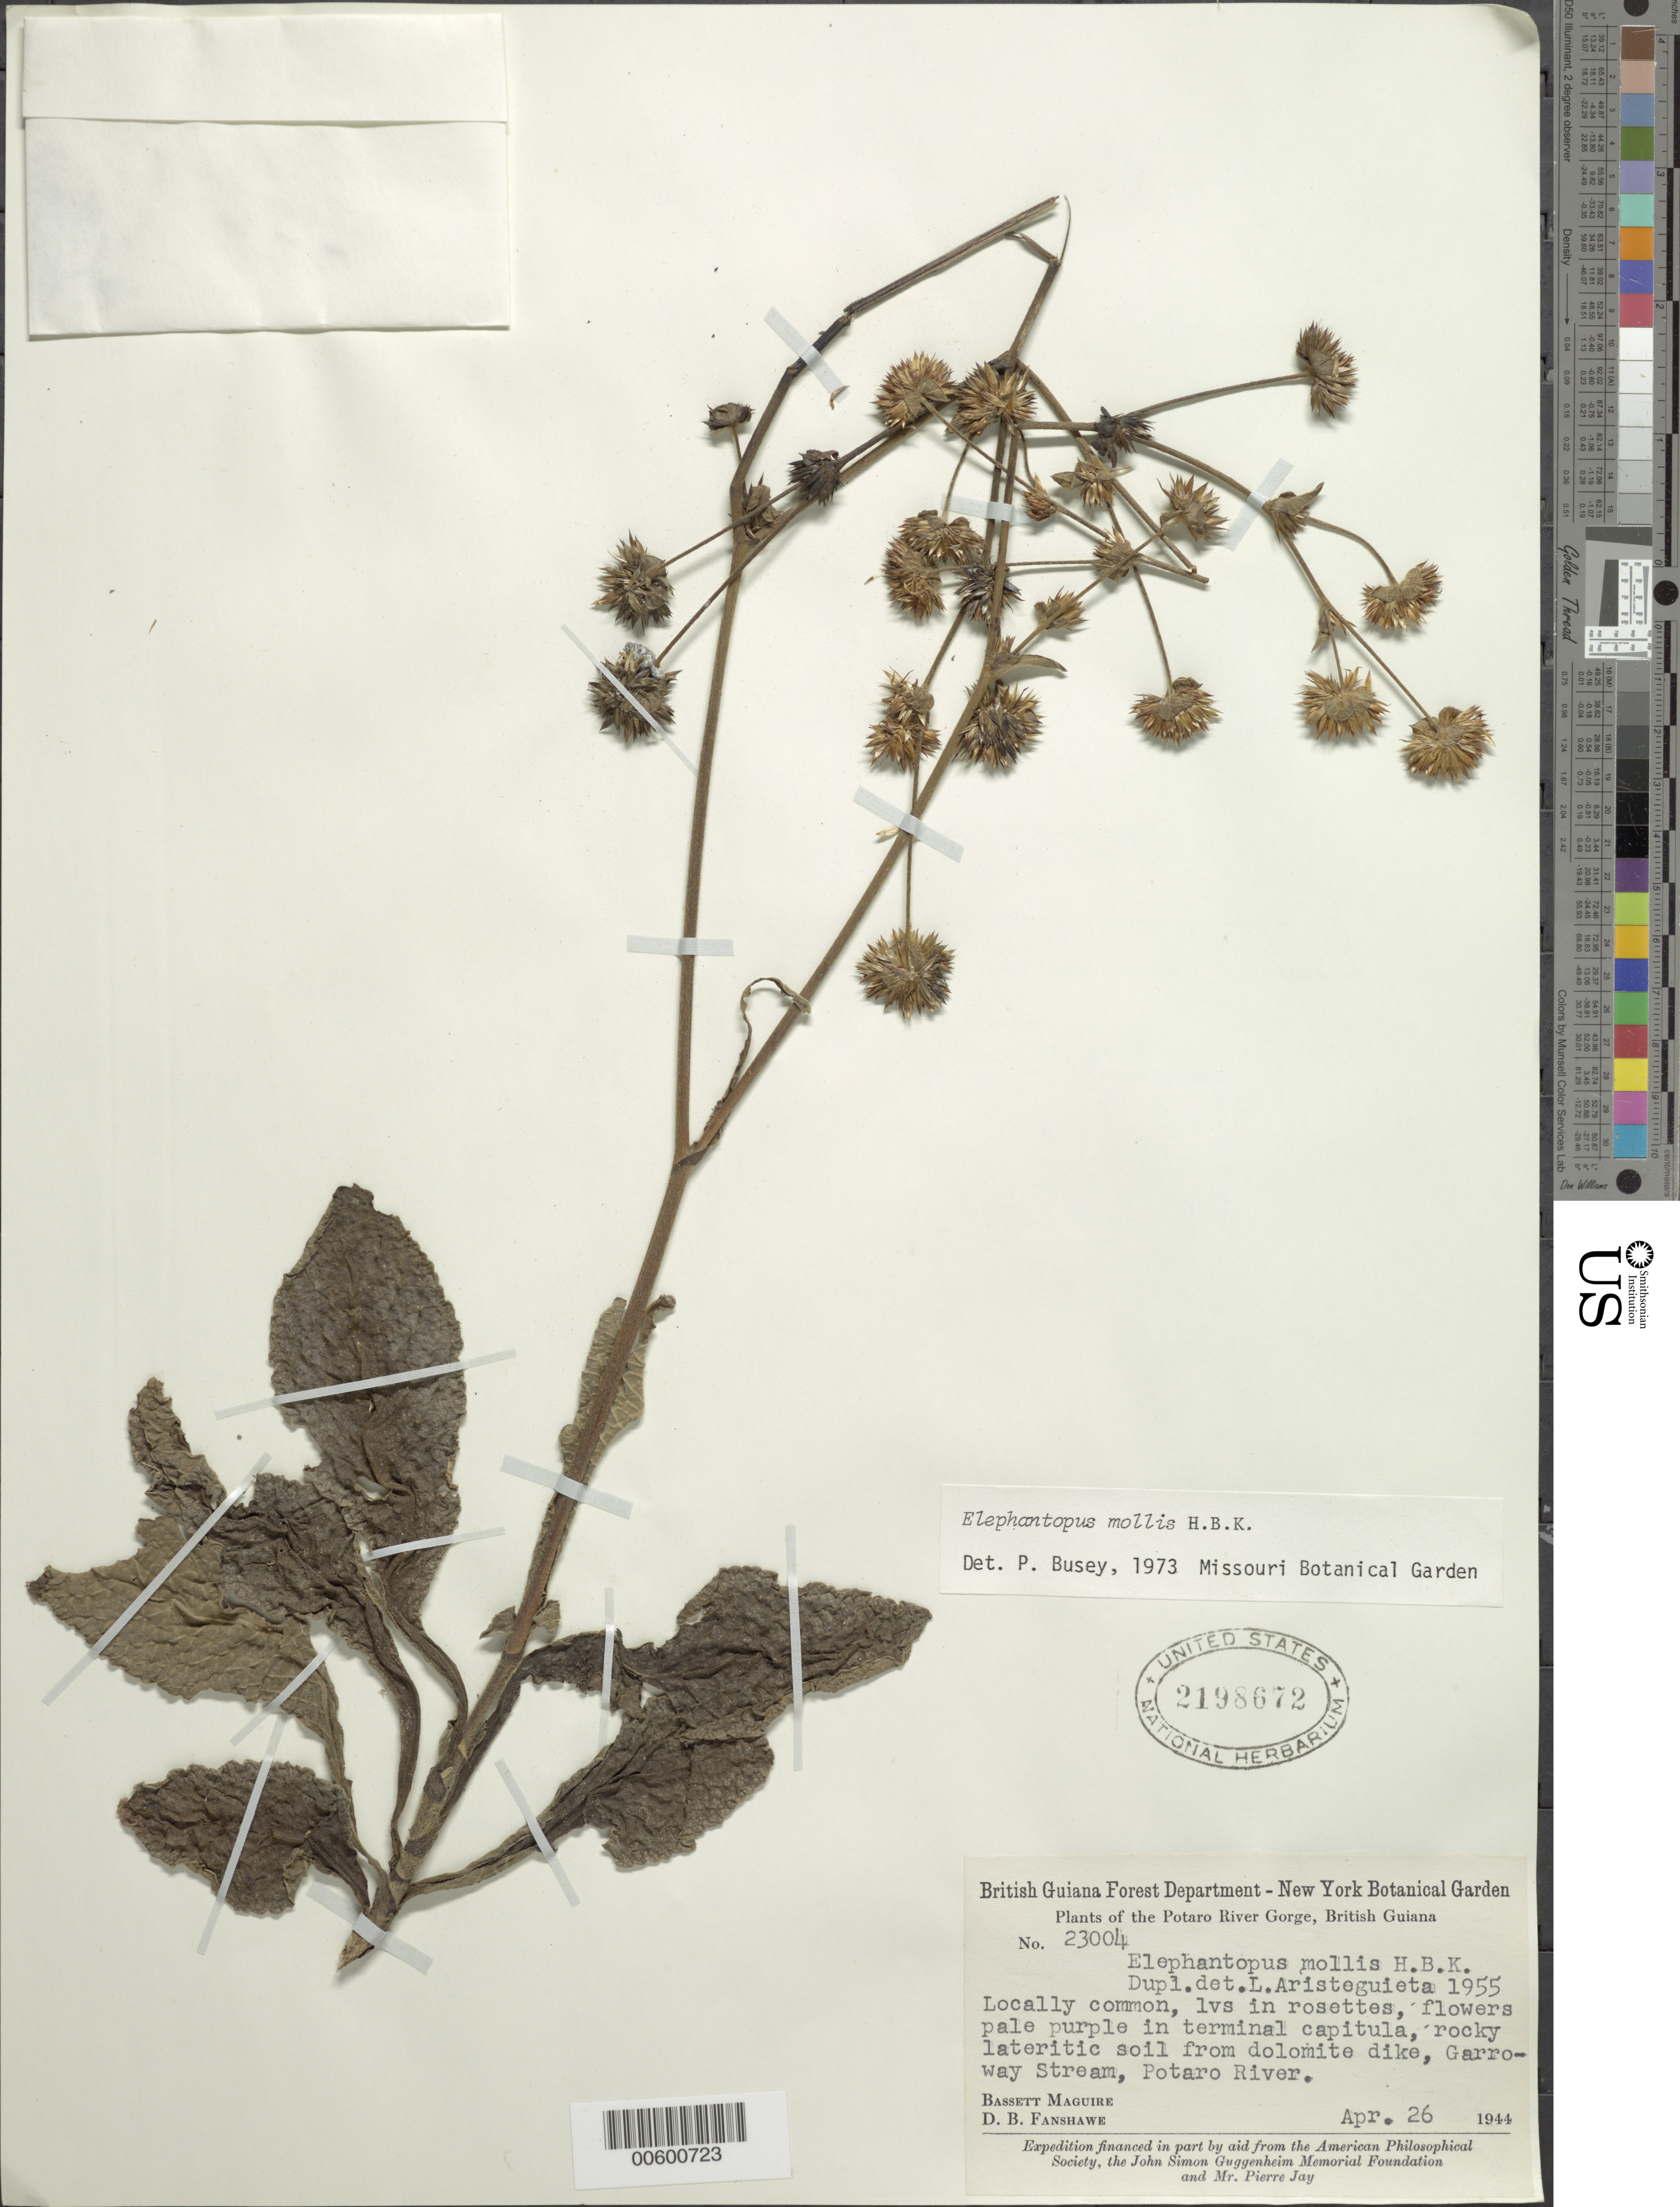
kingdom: Plantae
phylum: Tracheophyta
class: Magnoliopsida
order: Asterales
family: Asteraceae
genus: Elephantopus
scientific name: Elephantopus mollis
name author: Kunth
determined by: Busey, P.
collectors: B. Maguire & D. B. Fanshawe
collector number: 23004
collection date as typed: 26-Apr-44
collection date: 1944-04-26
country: Guyana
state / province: Potaro-Siparuni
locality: Garraway Stream, Potaro River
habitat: Rocky lateritic soil from dolerite dyke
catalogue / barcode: US 2198672